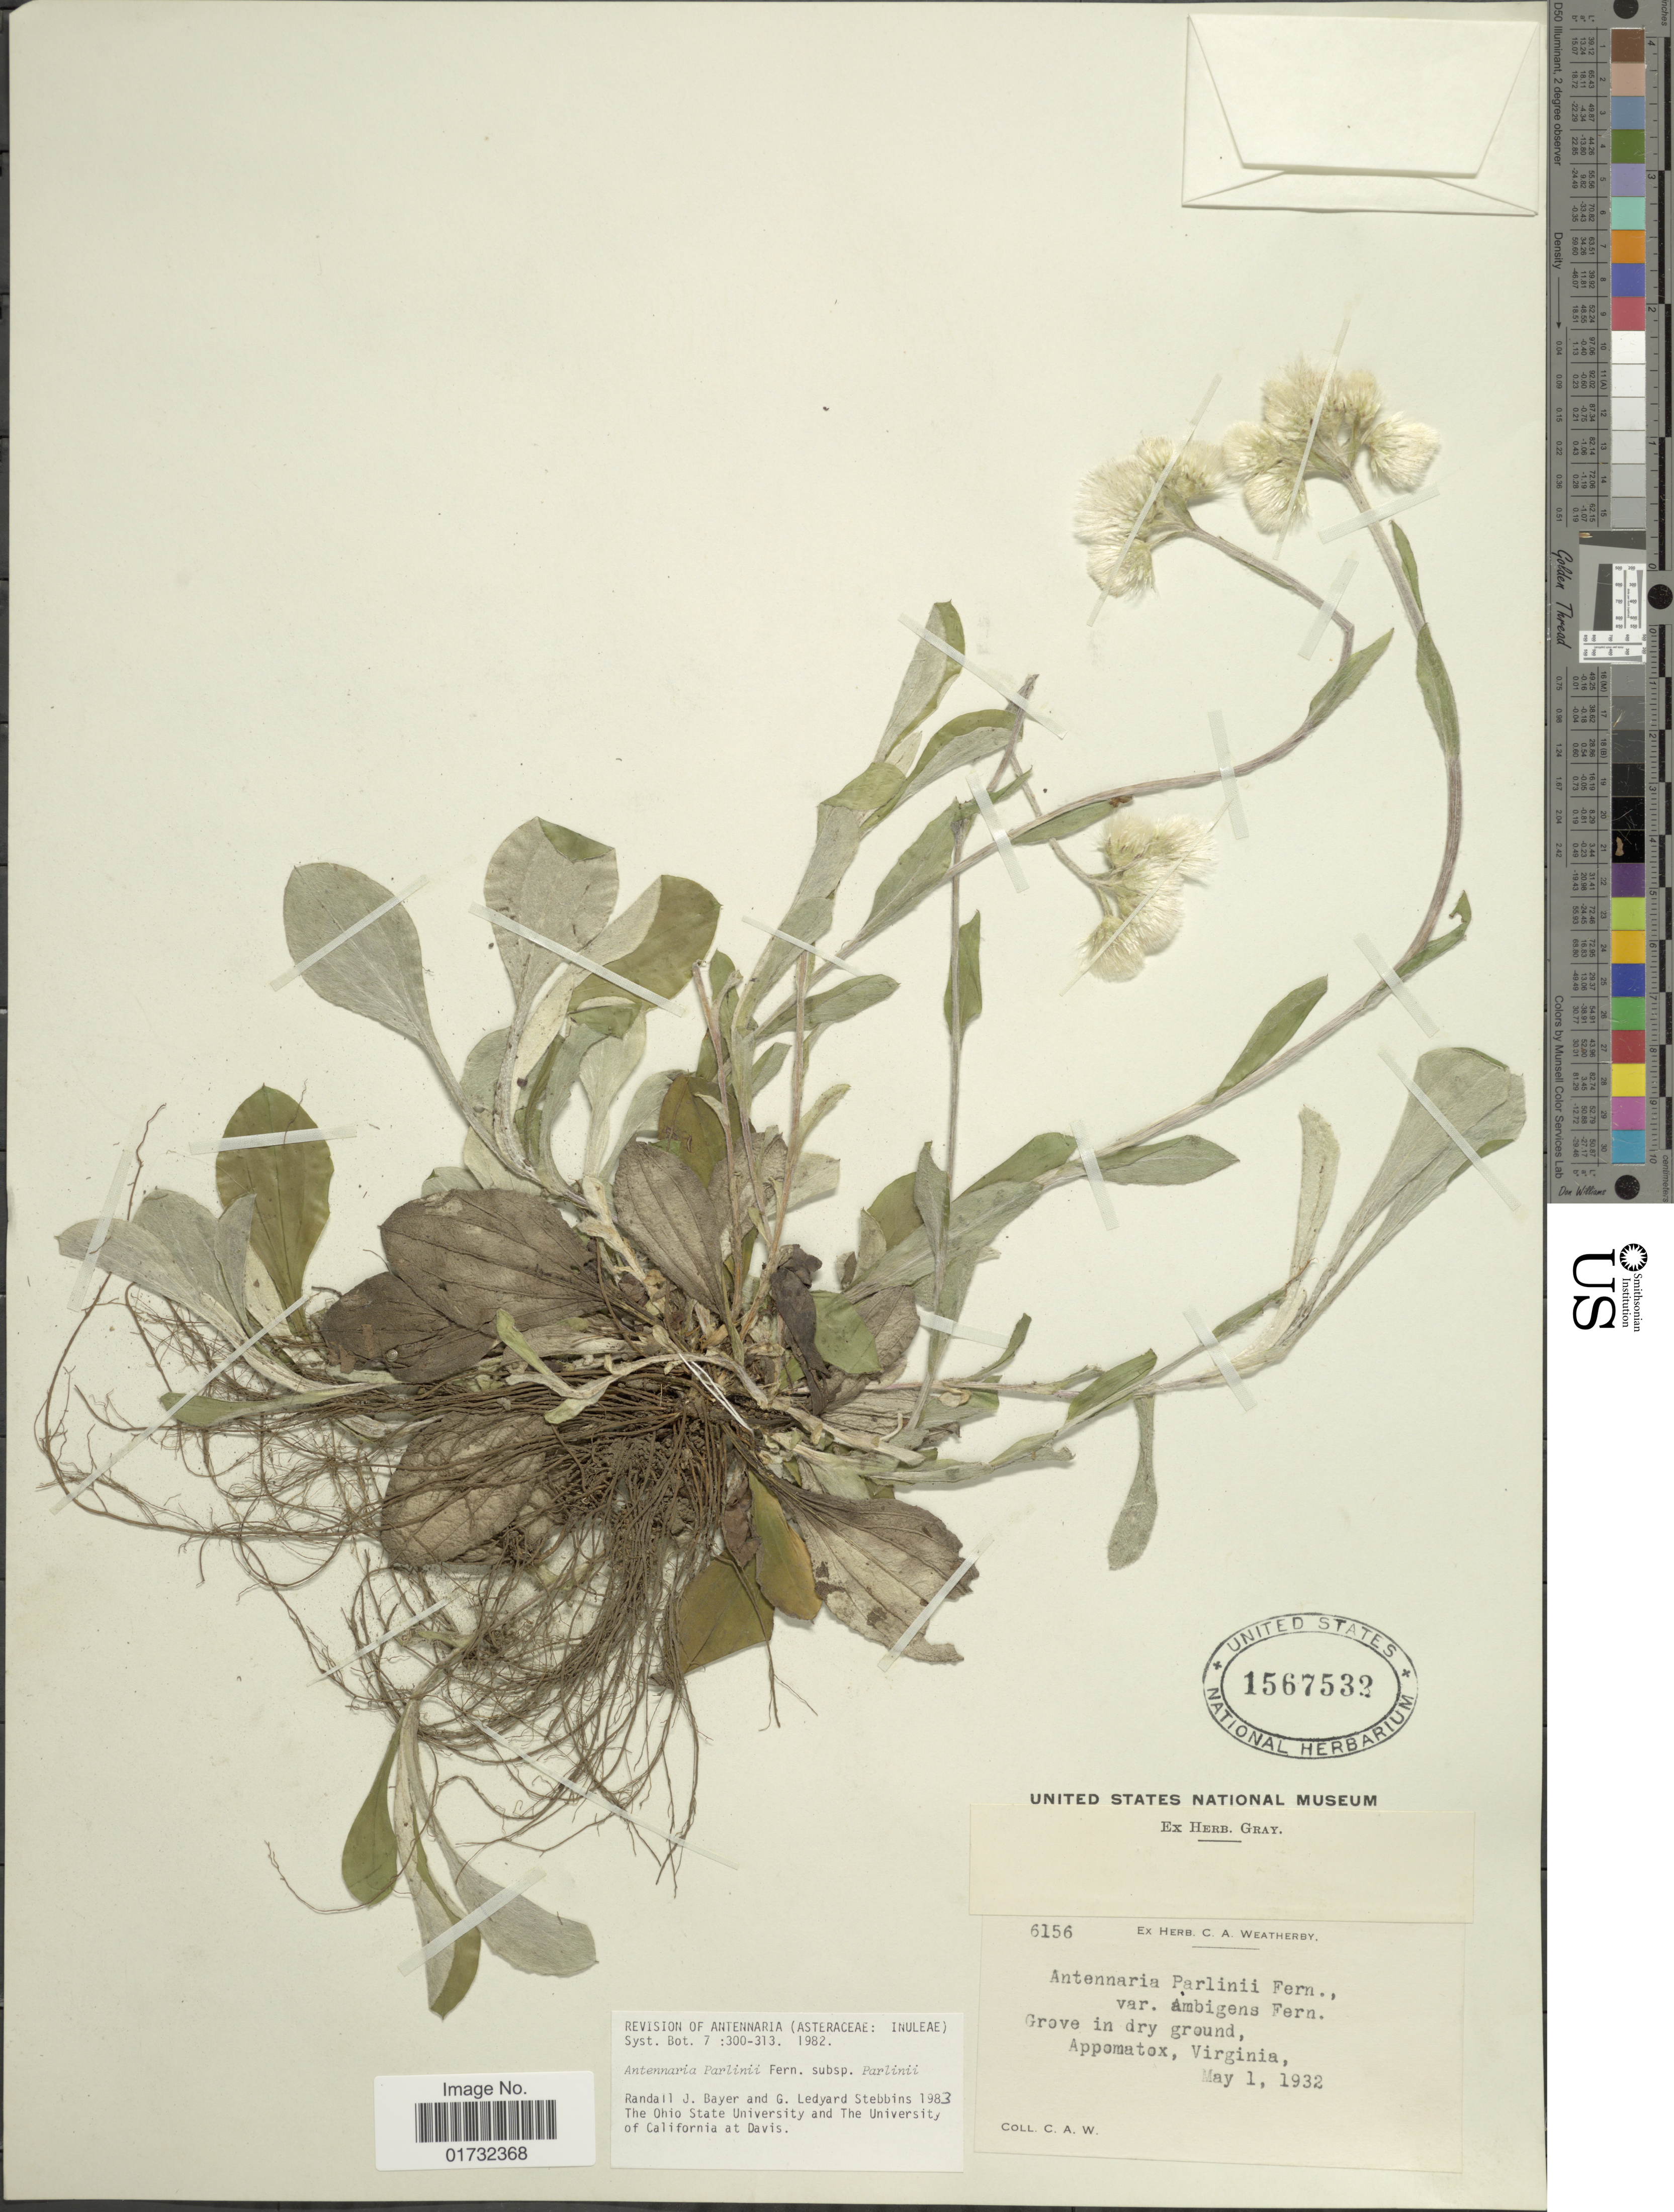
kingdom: Plantae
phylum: Tracheophyta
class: Magnoliopsida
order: Asterales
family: Asteraceae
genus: Antennaria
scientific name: Antennaria parlinii subsp. parlinii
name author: Fernald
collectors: C. A. Weatherby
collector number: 6156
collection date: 1932-05-01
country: United States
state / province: Virginia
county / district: Appomattox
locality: Appomattox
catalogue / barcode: US 1567532